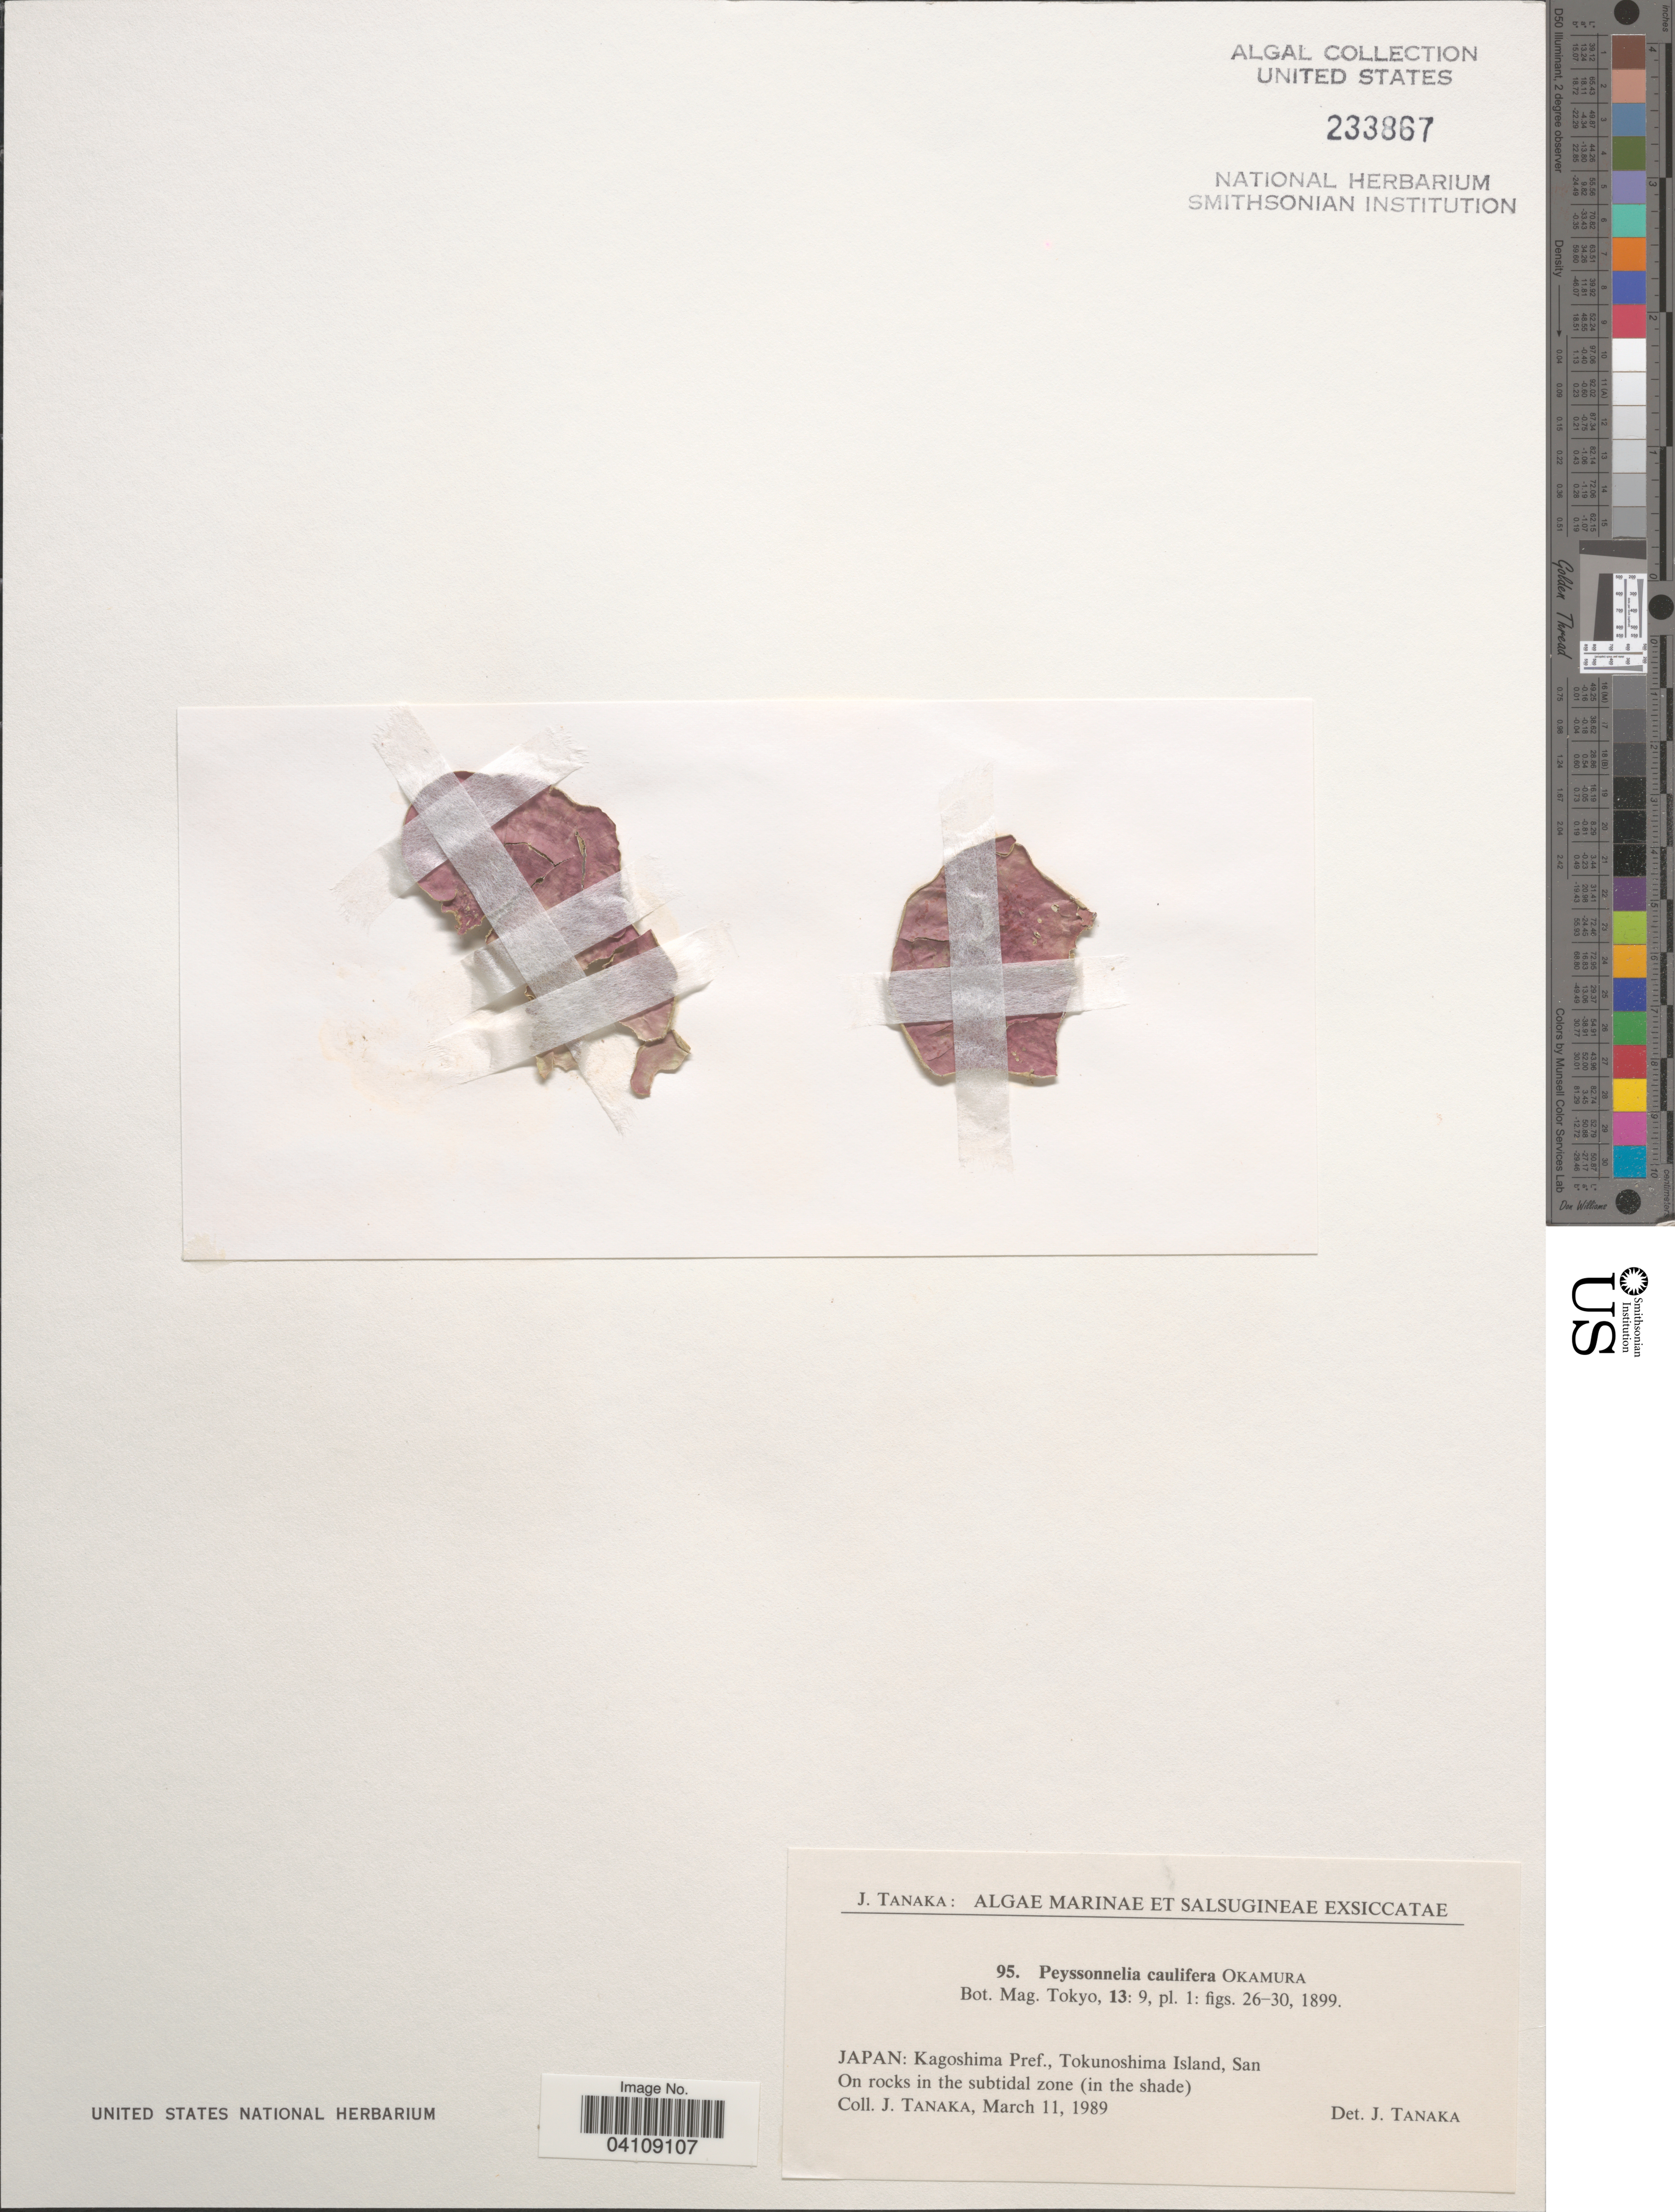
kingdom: Plantae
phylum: Rhodophyta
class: Florideophyceae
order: Peyssonneliales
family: Peyssonneliaceae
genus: Peyssonnelia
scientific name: Peyssonnelia caulifera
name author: Okamura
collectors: J. Tanaka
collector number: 95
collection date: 1989-03-11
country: Japan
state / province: Kagosima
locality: Kagoshima Pref., Tokunoshima Island, San.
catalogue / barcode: US 233867